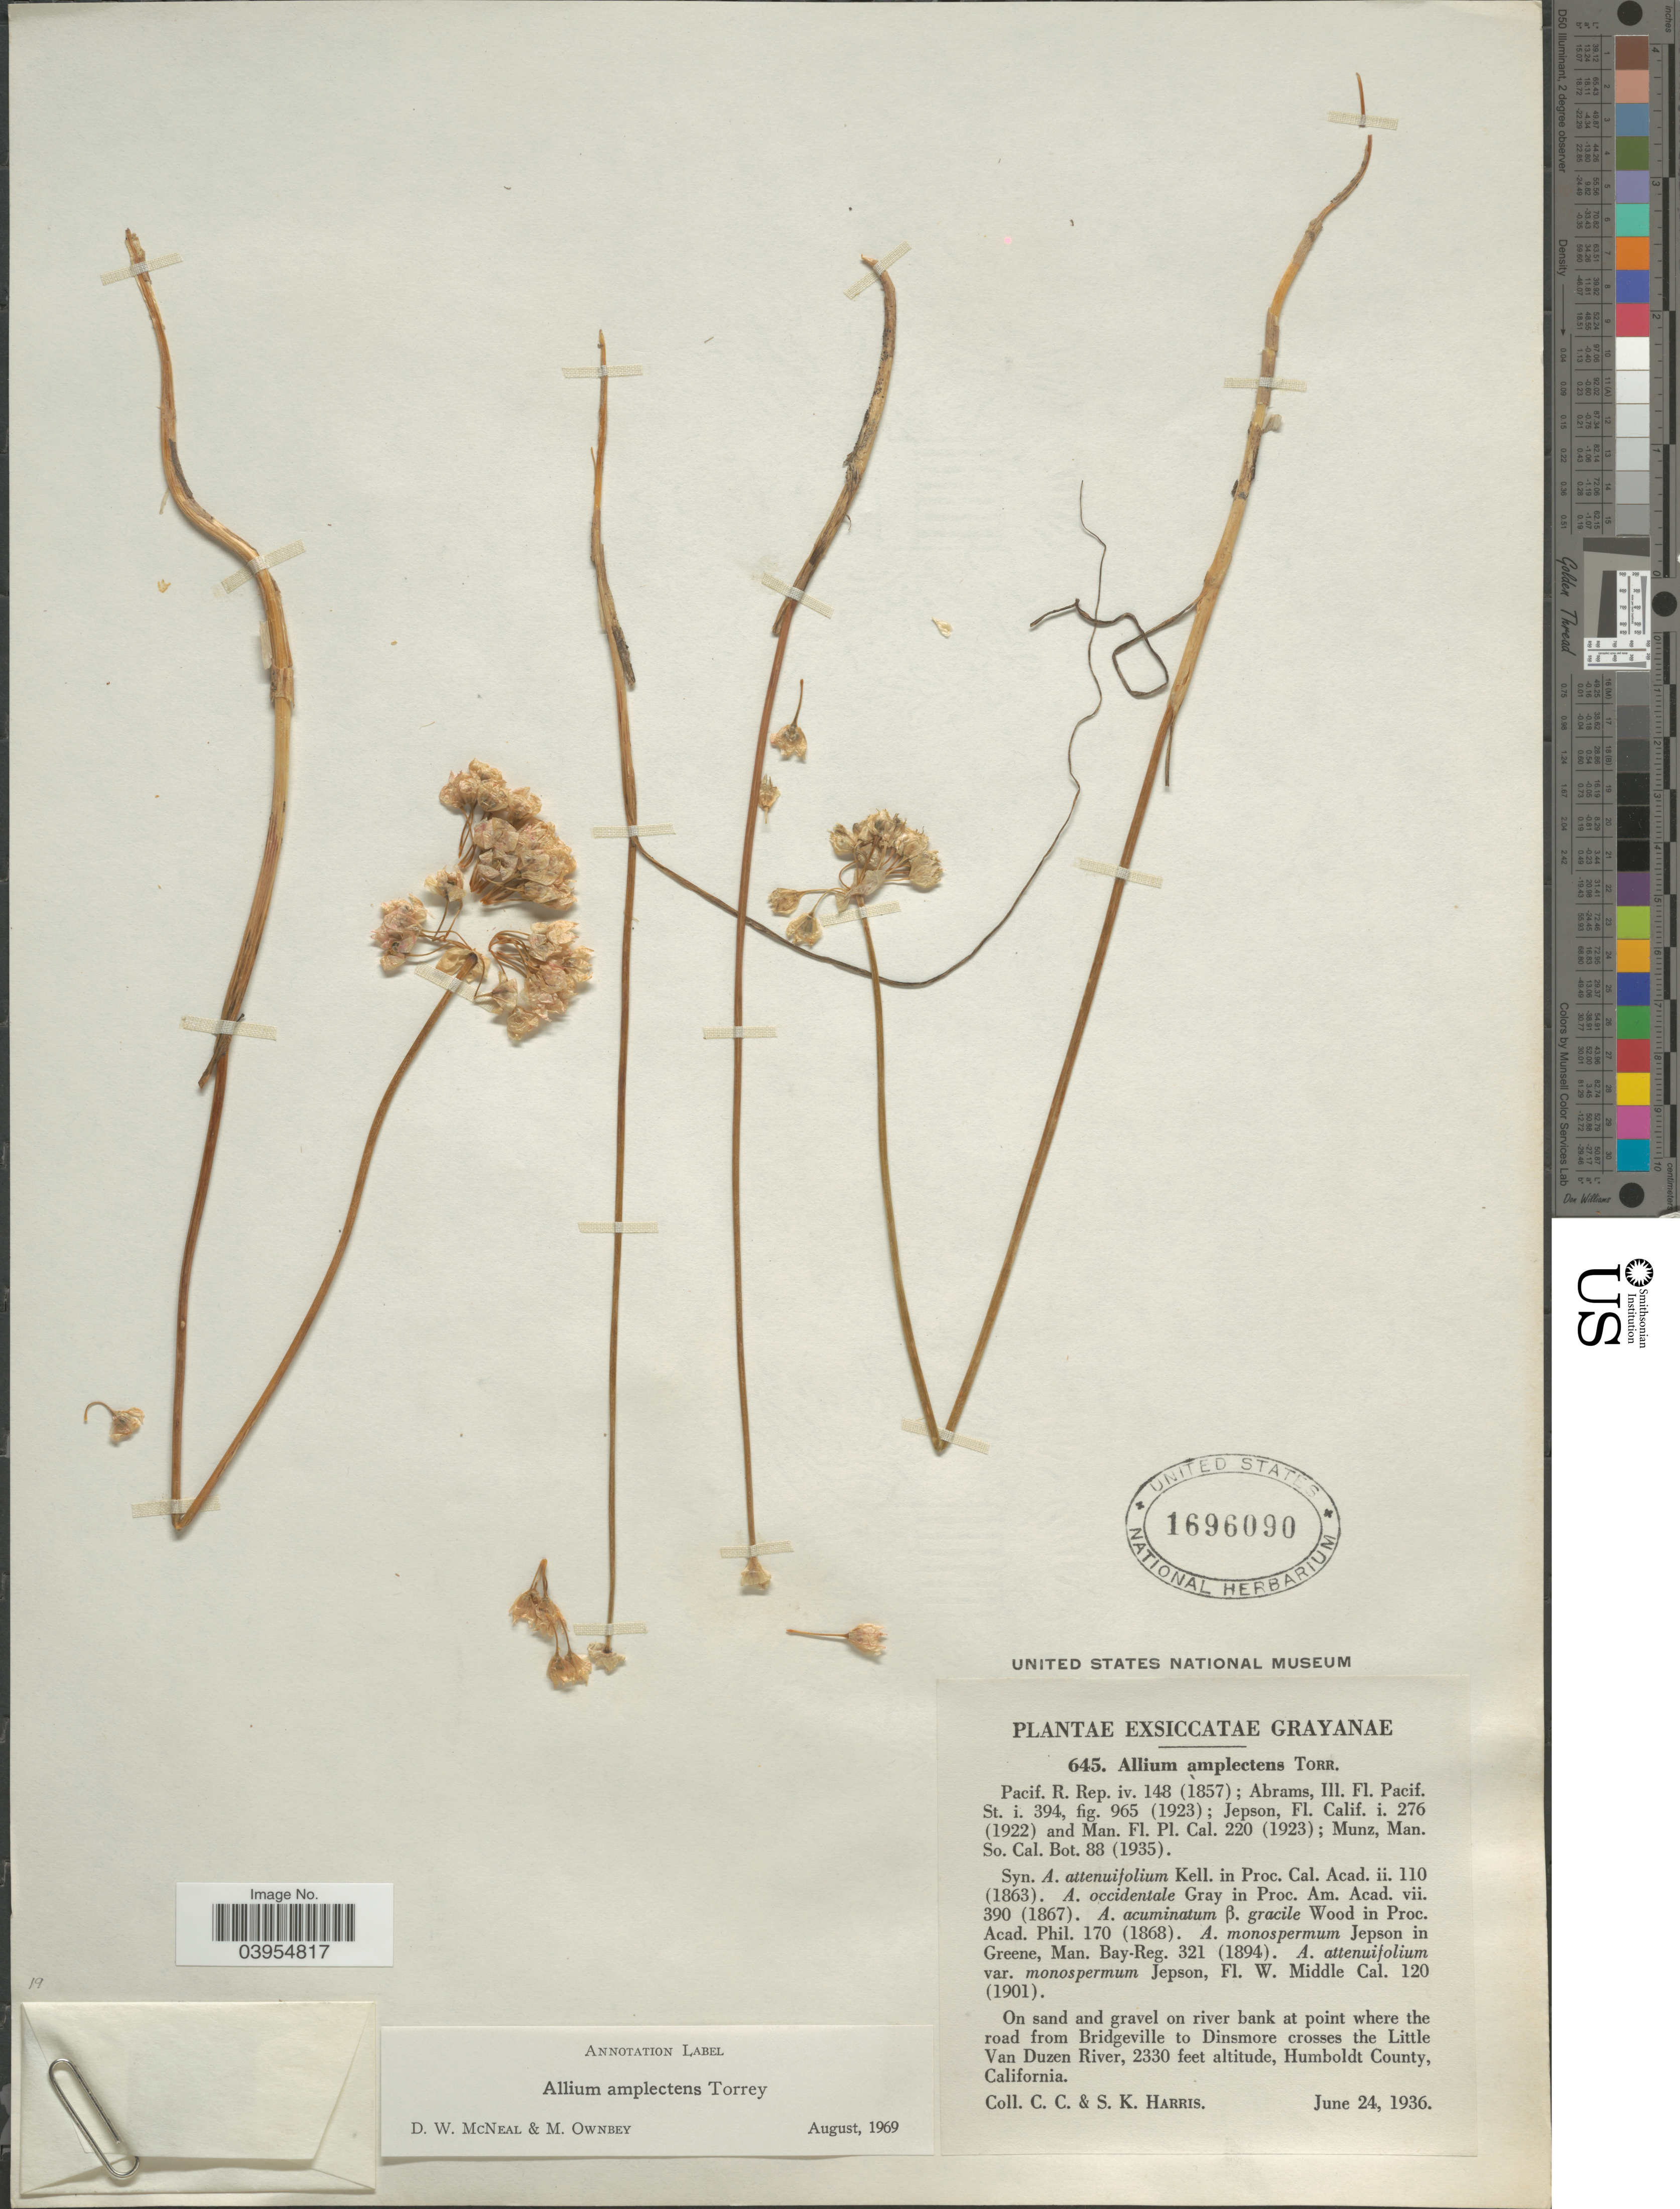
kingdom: Plantae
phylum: Tracheophyta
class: Liliopsida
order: Asparagales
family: Amaryllidaceae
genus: Allium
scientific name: Allium amplectens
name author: Torr.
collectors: C. C. Harris & S. K. Harris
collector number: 645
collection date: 1936-06-24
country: United States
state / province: California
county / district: Humboldt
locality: On sand and gravel on river bank at point where the road from Bridgeville to Dinsmore crosses the Little Van Duzen River, Humboldt County.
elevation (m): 710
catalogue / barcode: US 1696090